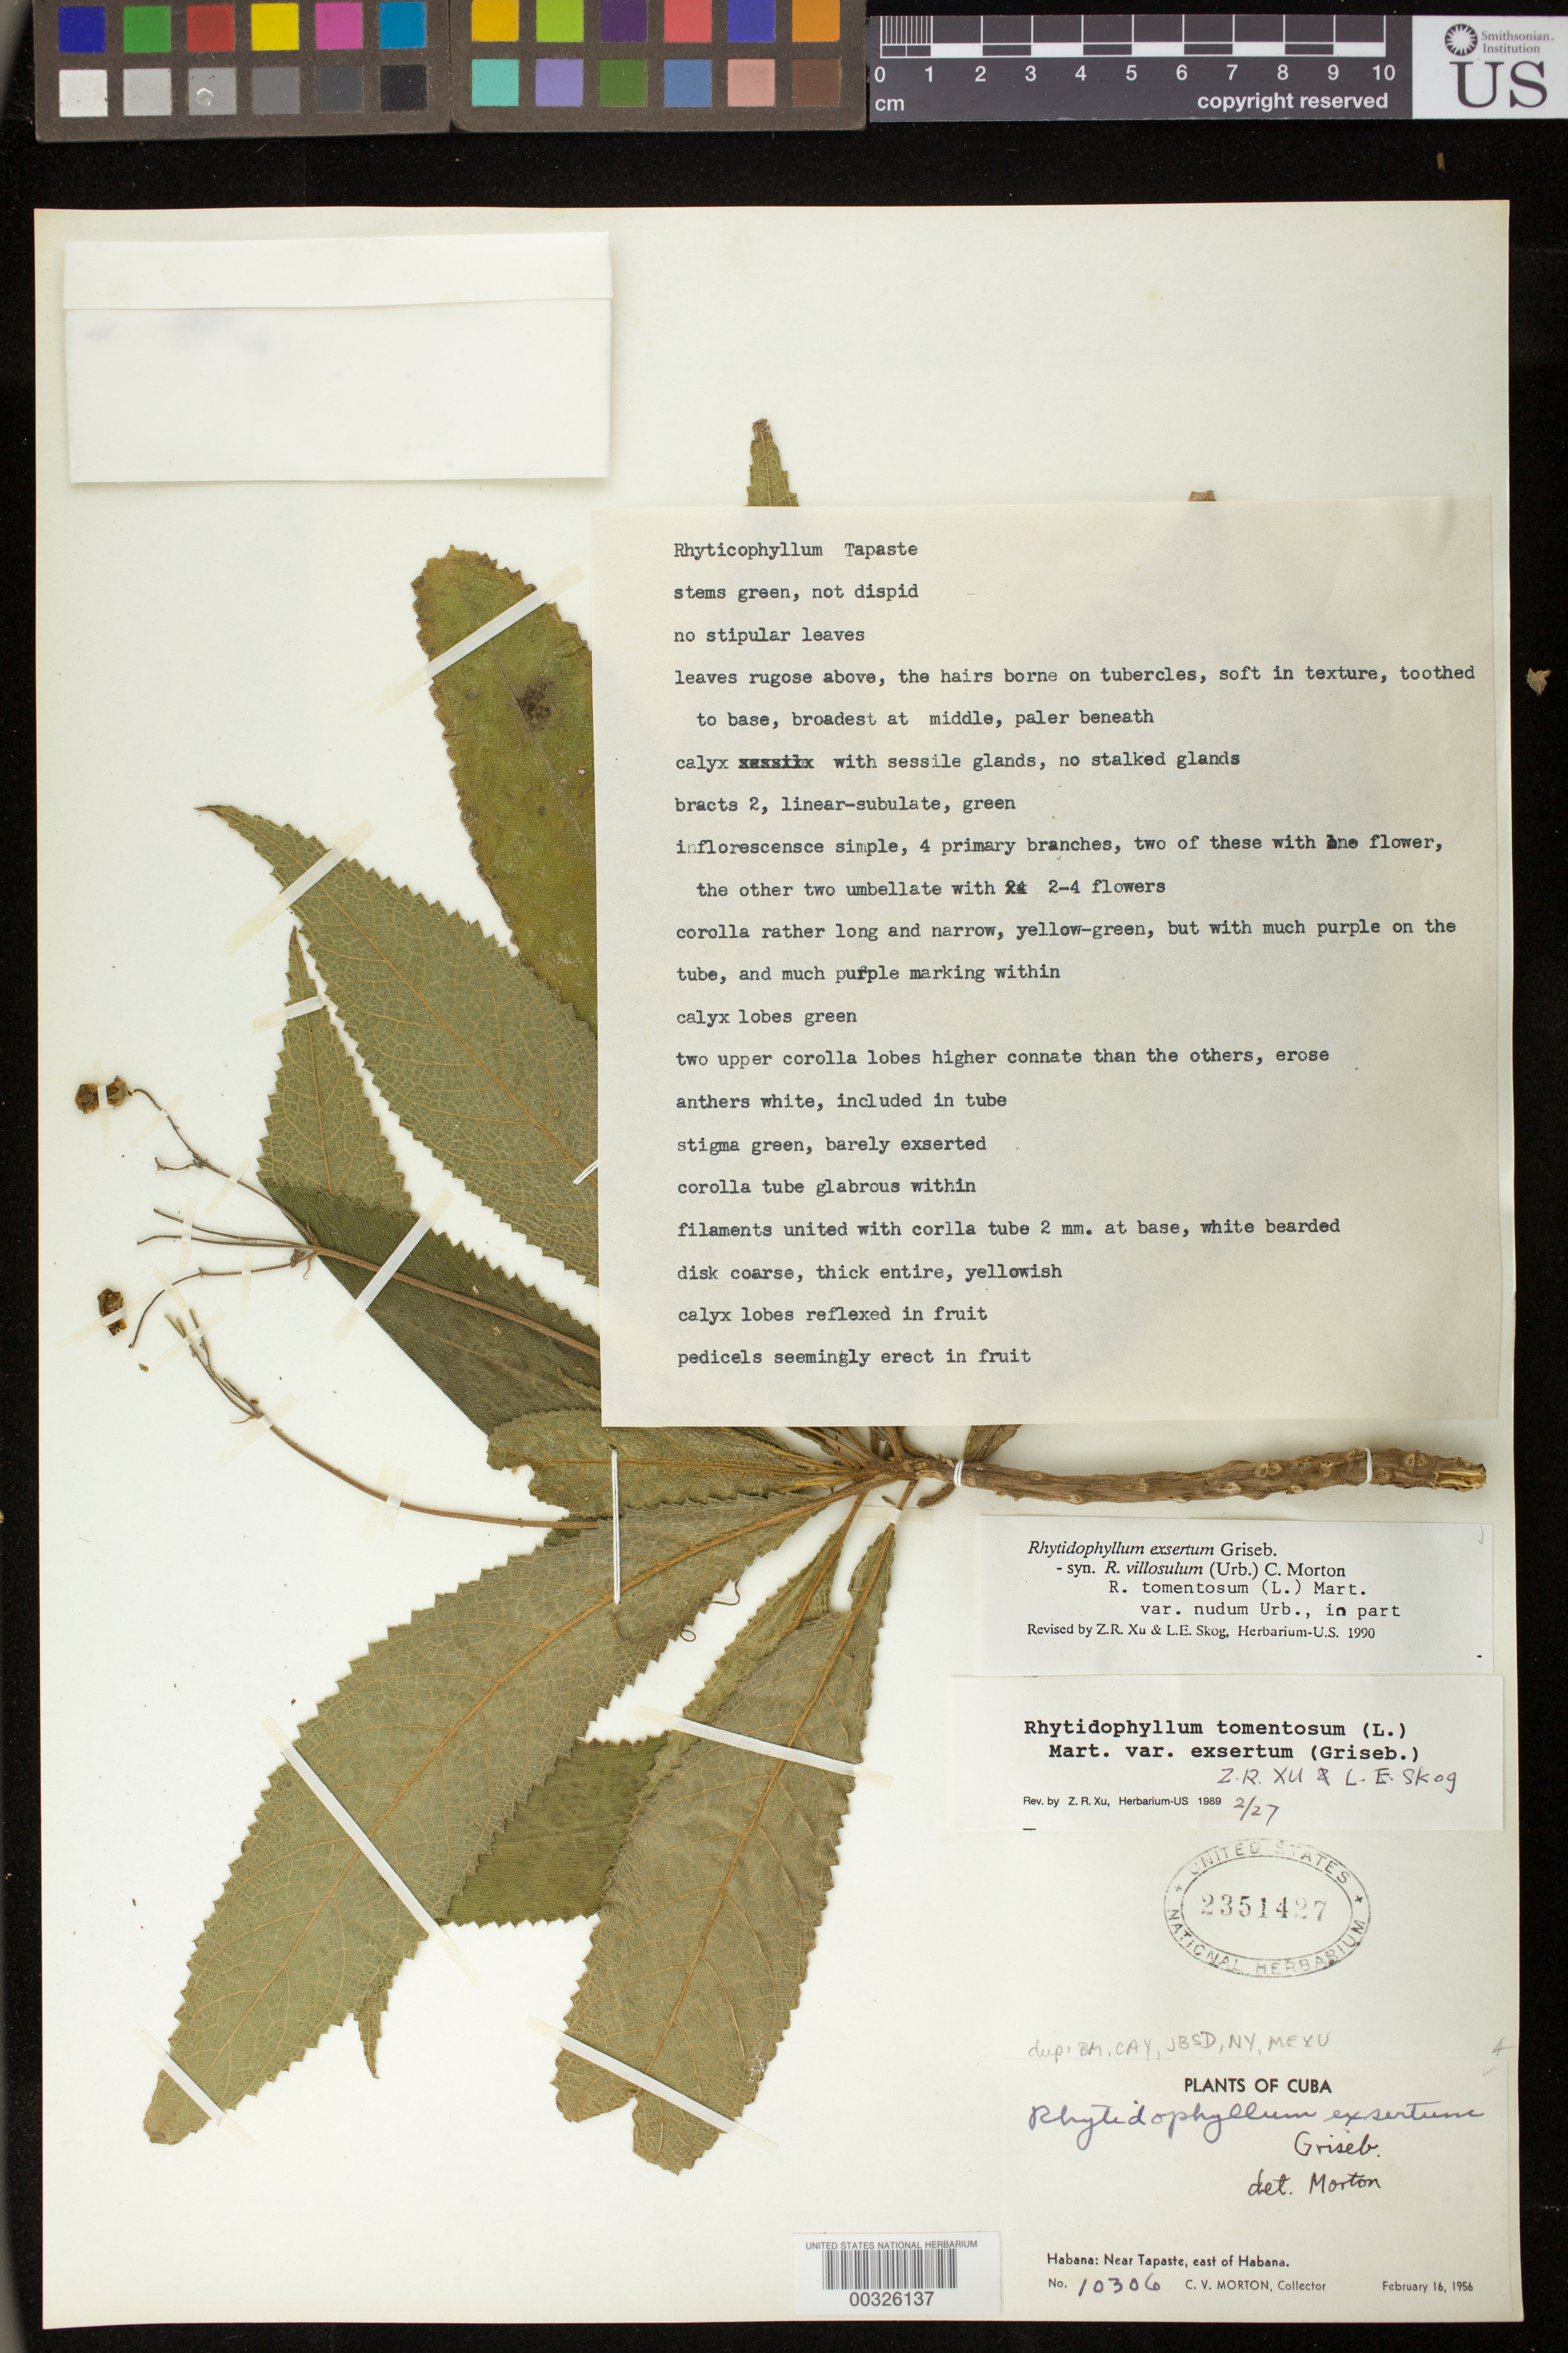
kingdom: Plantae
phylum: Tracheophyta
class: Magnoliopsida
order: Lamiales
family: Gesneriaceae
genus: Rhytidophyllum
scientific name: Rhytidophyllum exsertum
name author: Griseb.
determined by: Skog, Laurence E.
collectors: C. V. Morton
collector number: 10306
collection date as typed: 16 Feb 1956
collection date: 1956-02-16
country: Cuba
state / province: La Habana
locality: Near Tapaste, E of Habana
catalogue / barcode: US 2351427